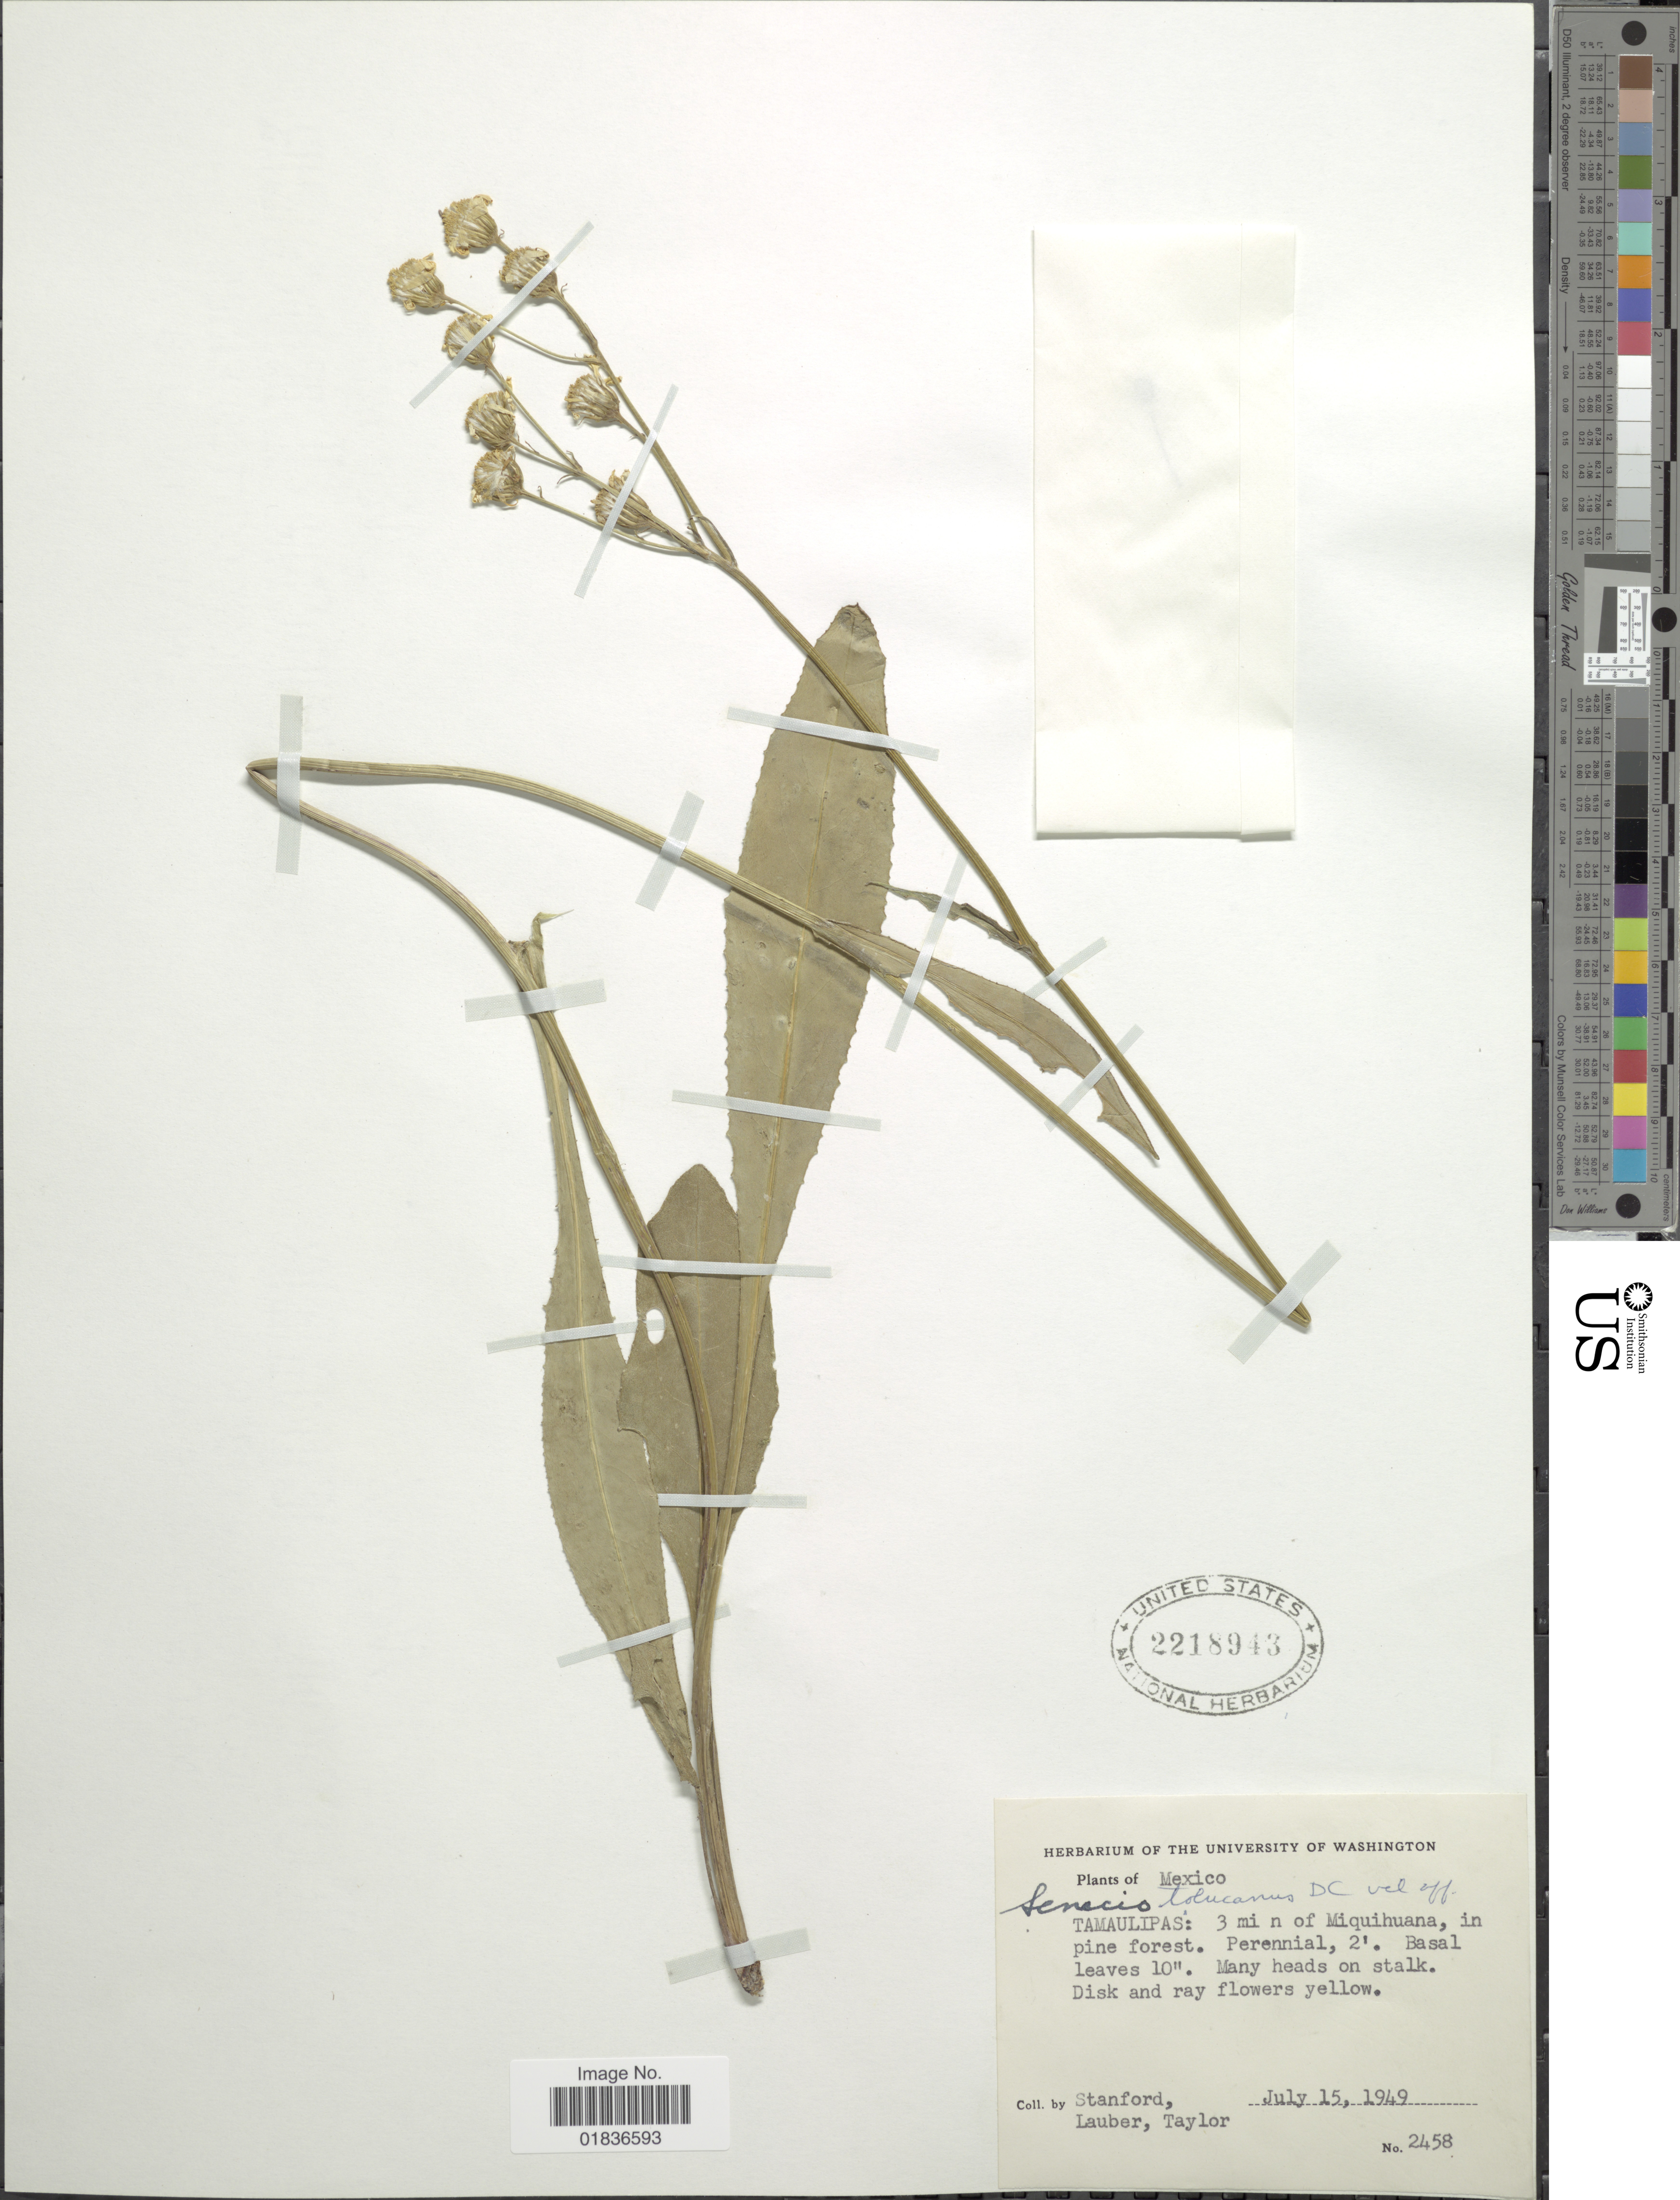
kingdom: Plantae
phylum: Tracheophyta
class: Magnoliopsida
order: Asterales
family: Asteraceae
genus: Senecio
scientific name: Senecio toluccanus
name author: DC.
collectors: -. Stanford, Lauber, -- & -- Taylor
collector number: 2458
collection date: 1949-07-15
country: Mexico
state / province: Tamaulipas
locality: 3 mi n of Miquihuana, in pine forest.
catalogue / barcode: US 2218943